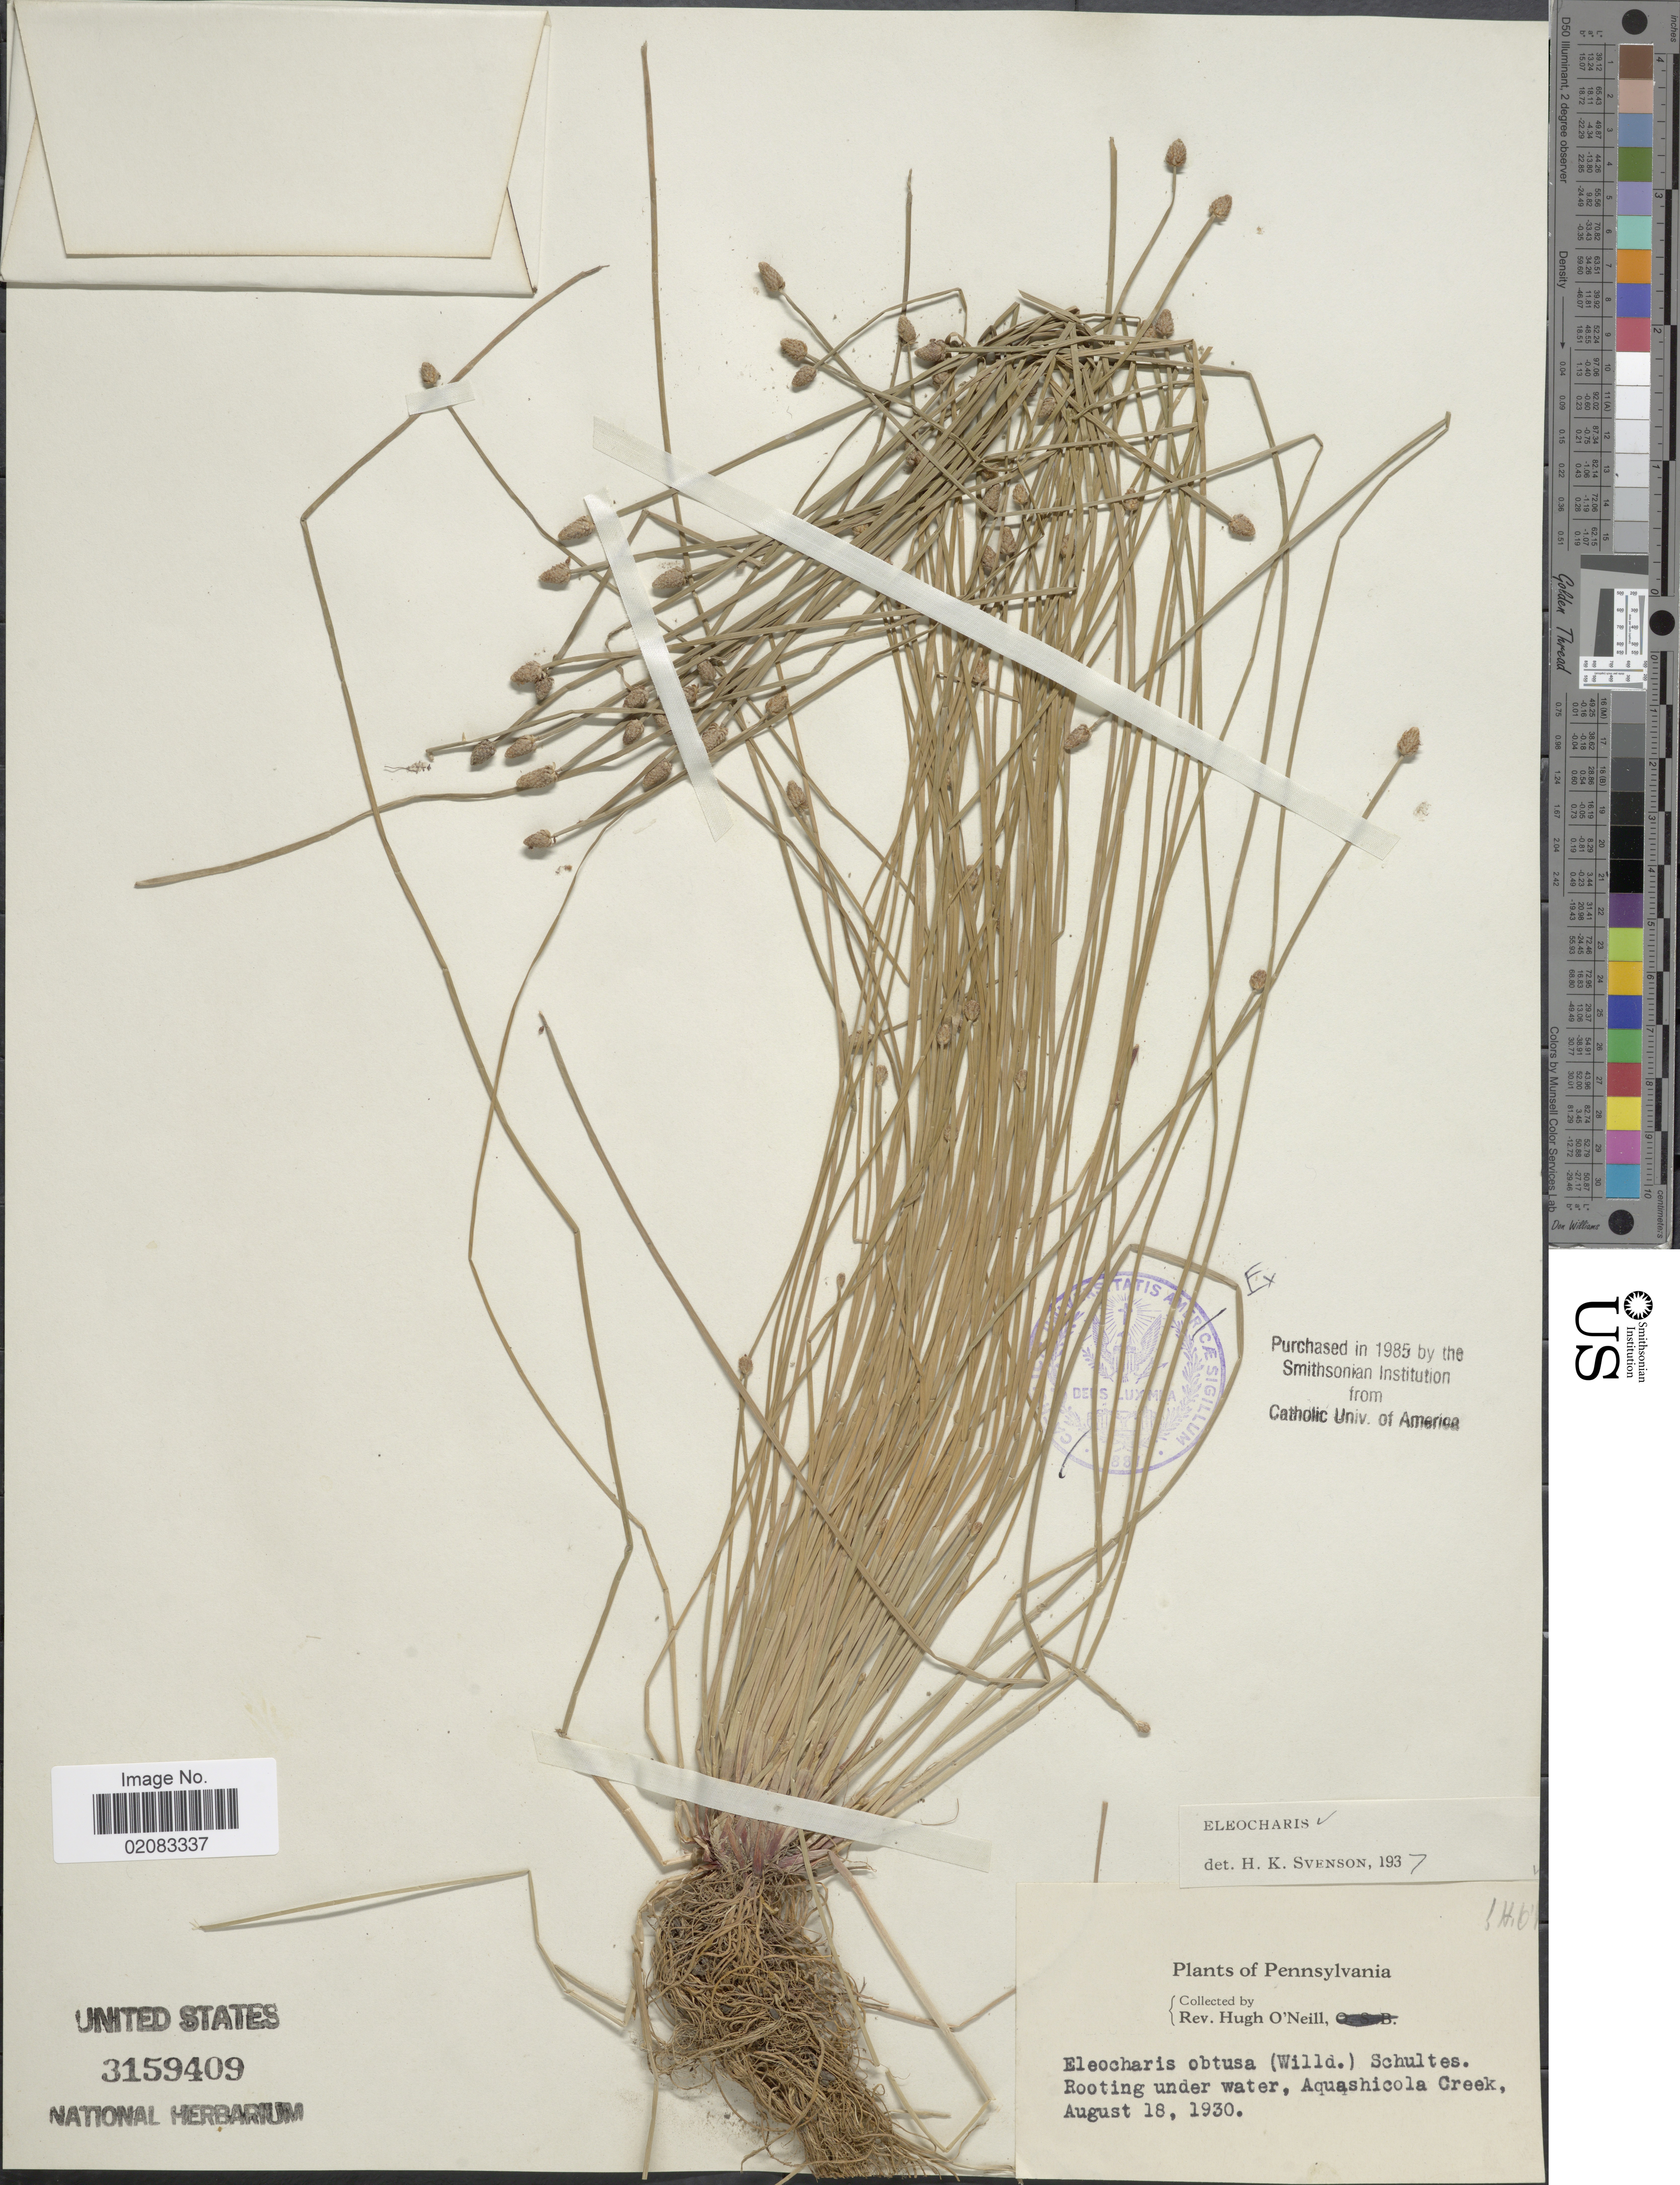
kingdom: Plantae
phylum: Tracheophyta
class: Liliopsida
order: Poales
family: Cyperaceae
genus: Eleocharis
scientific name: Eleocharis obtusa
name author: (Willd.) Schult.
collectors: H. O'Neill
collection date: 1930-08-18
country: United States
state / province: Pennsylvania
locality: Rooting under water, Aquashicola Creek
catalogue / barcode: US 3159409